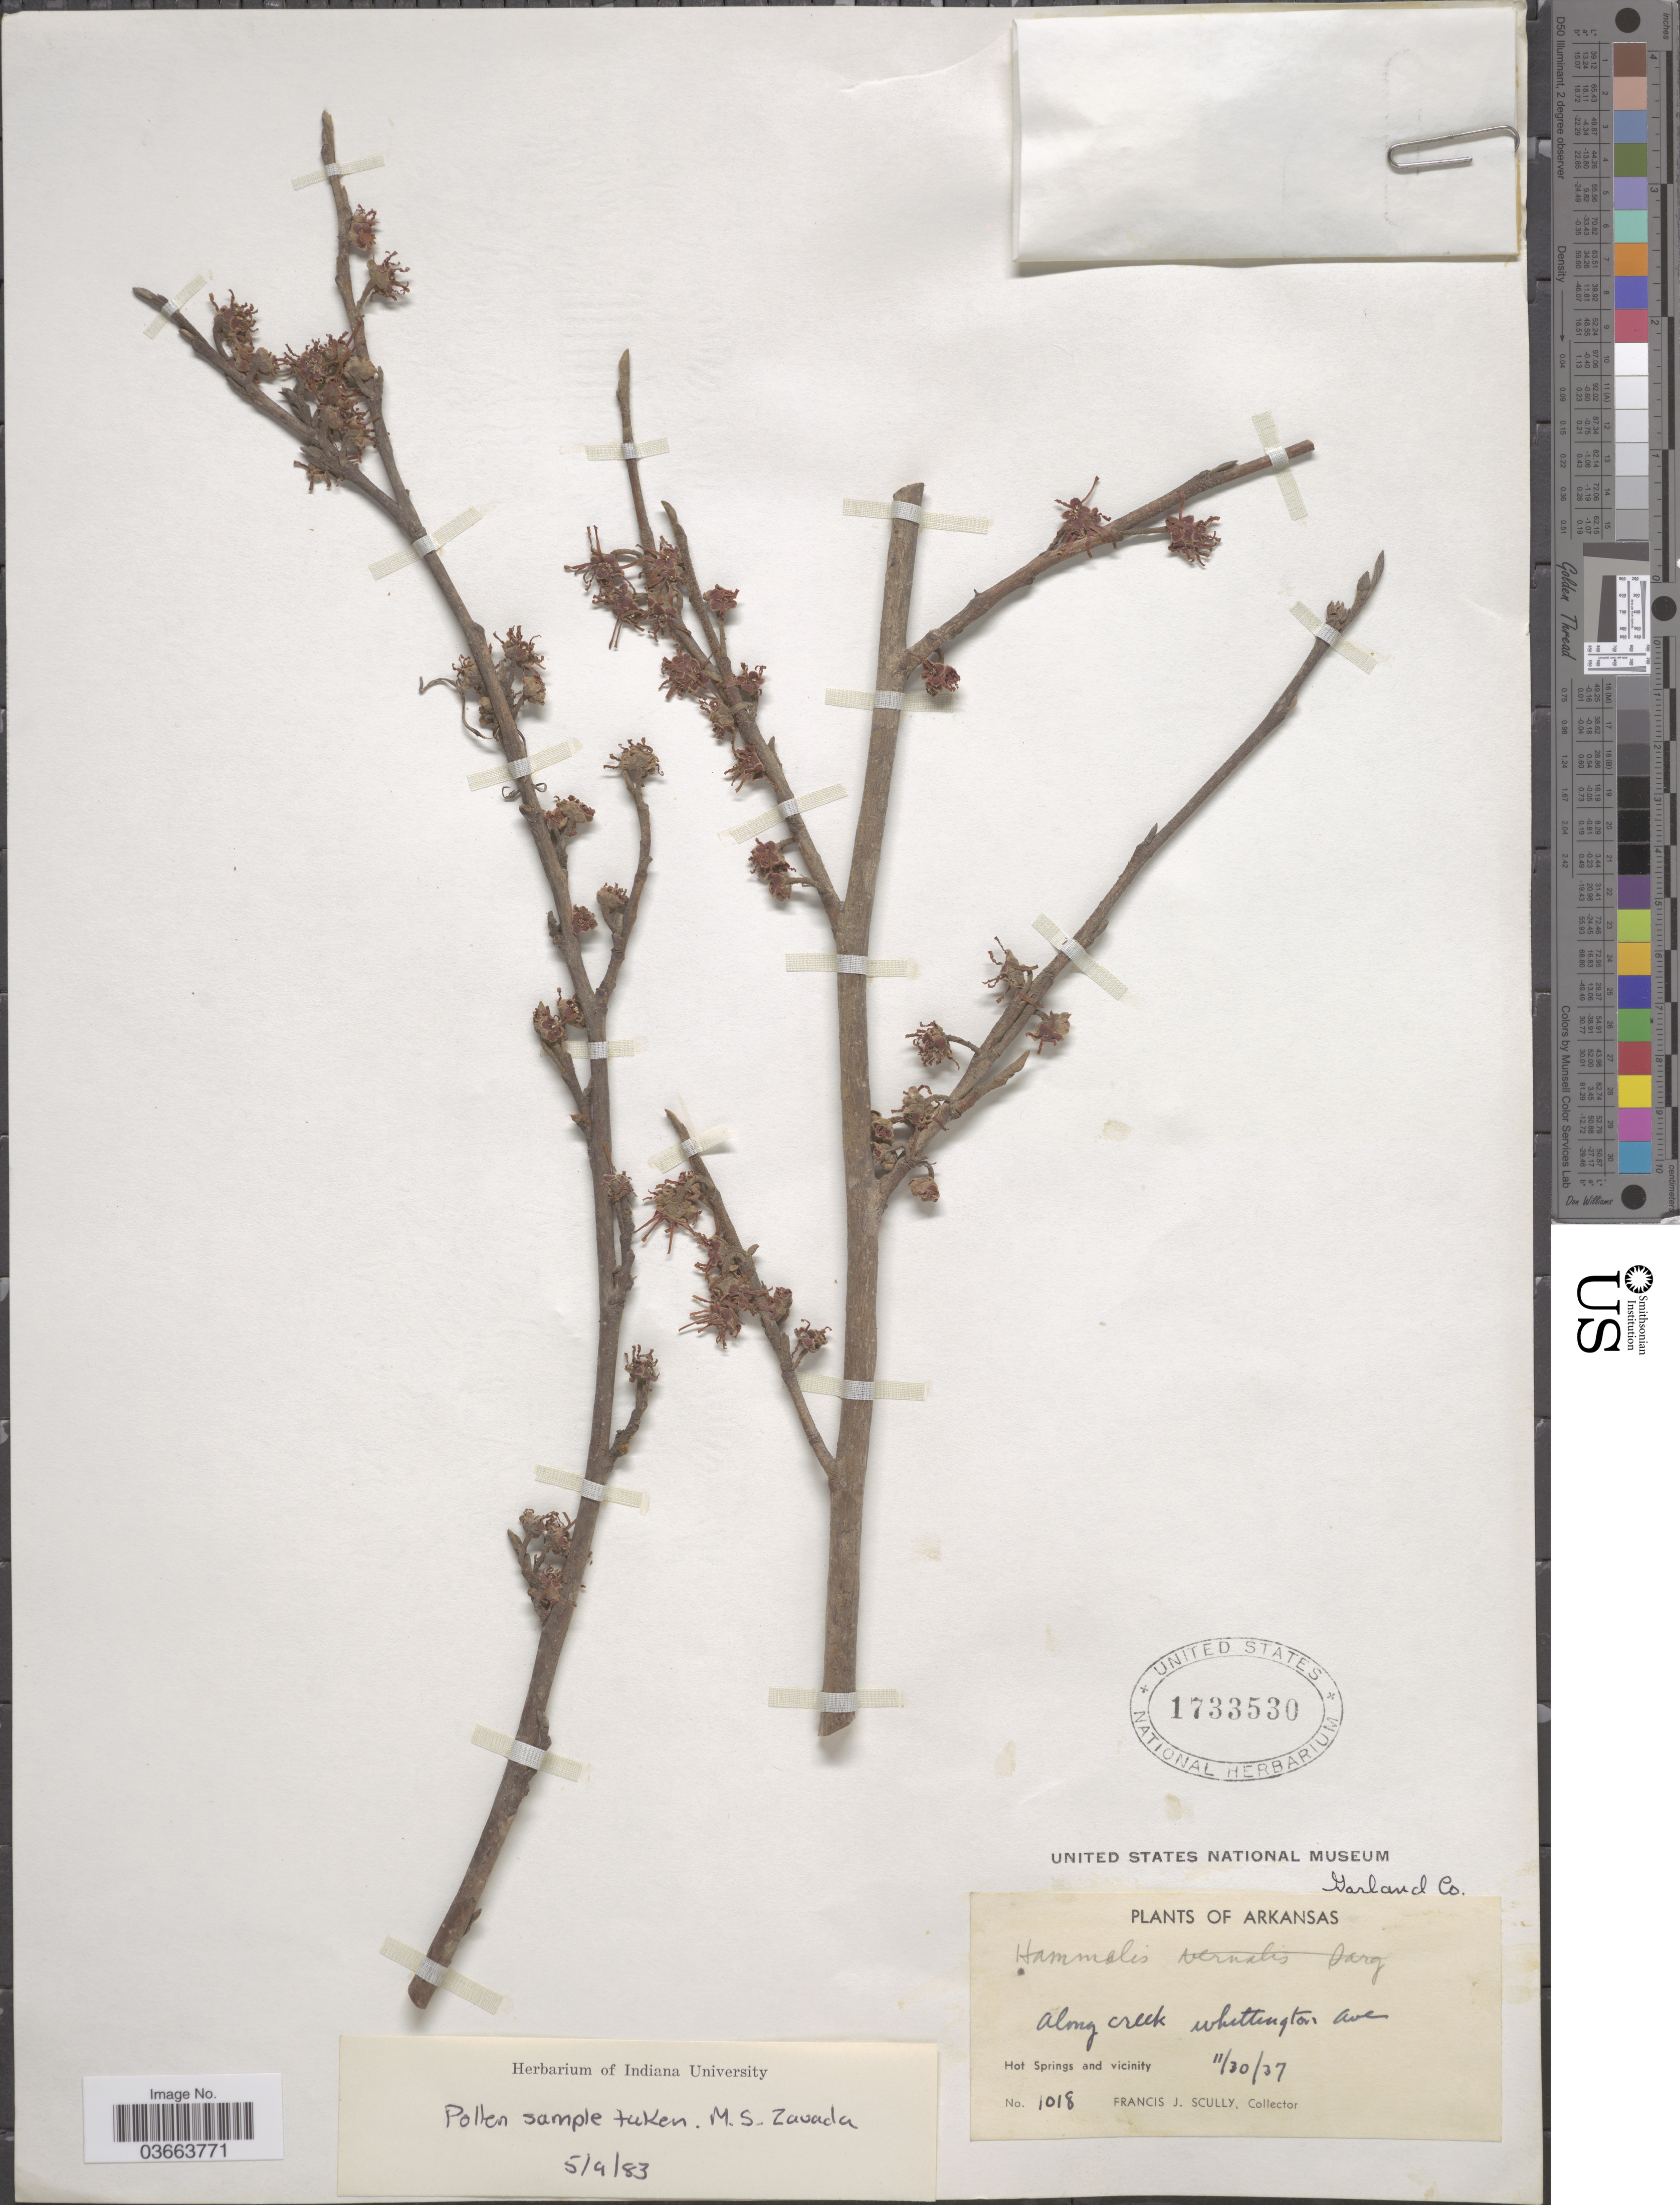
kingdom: Plantae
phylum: Tracheophyta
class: Magnoliopsida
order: Saxifragales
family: Hamamelidaceae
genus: Hamamelis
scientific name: Hamamelis vernalis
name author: Sarg.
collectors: F. J. Scully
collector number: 1018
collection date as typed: Transcribed d/m/y: 30/11/37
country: United States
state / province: Arkansas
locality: Along creek Whittington Ave. Hot Springs and vicinity. Garland Co.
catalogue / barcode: US 1733530